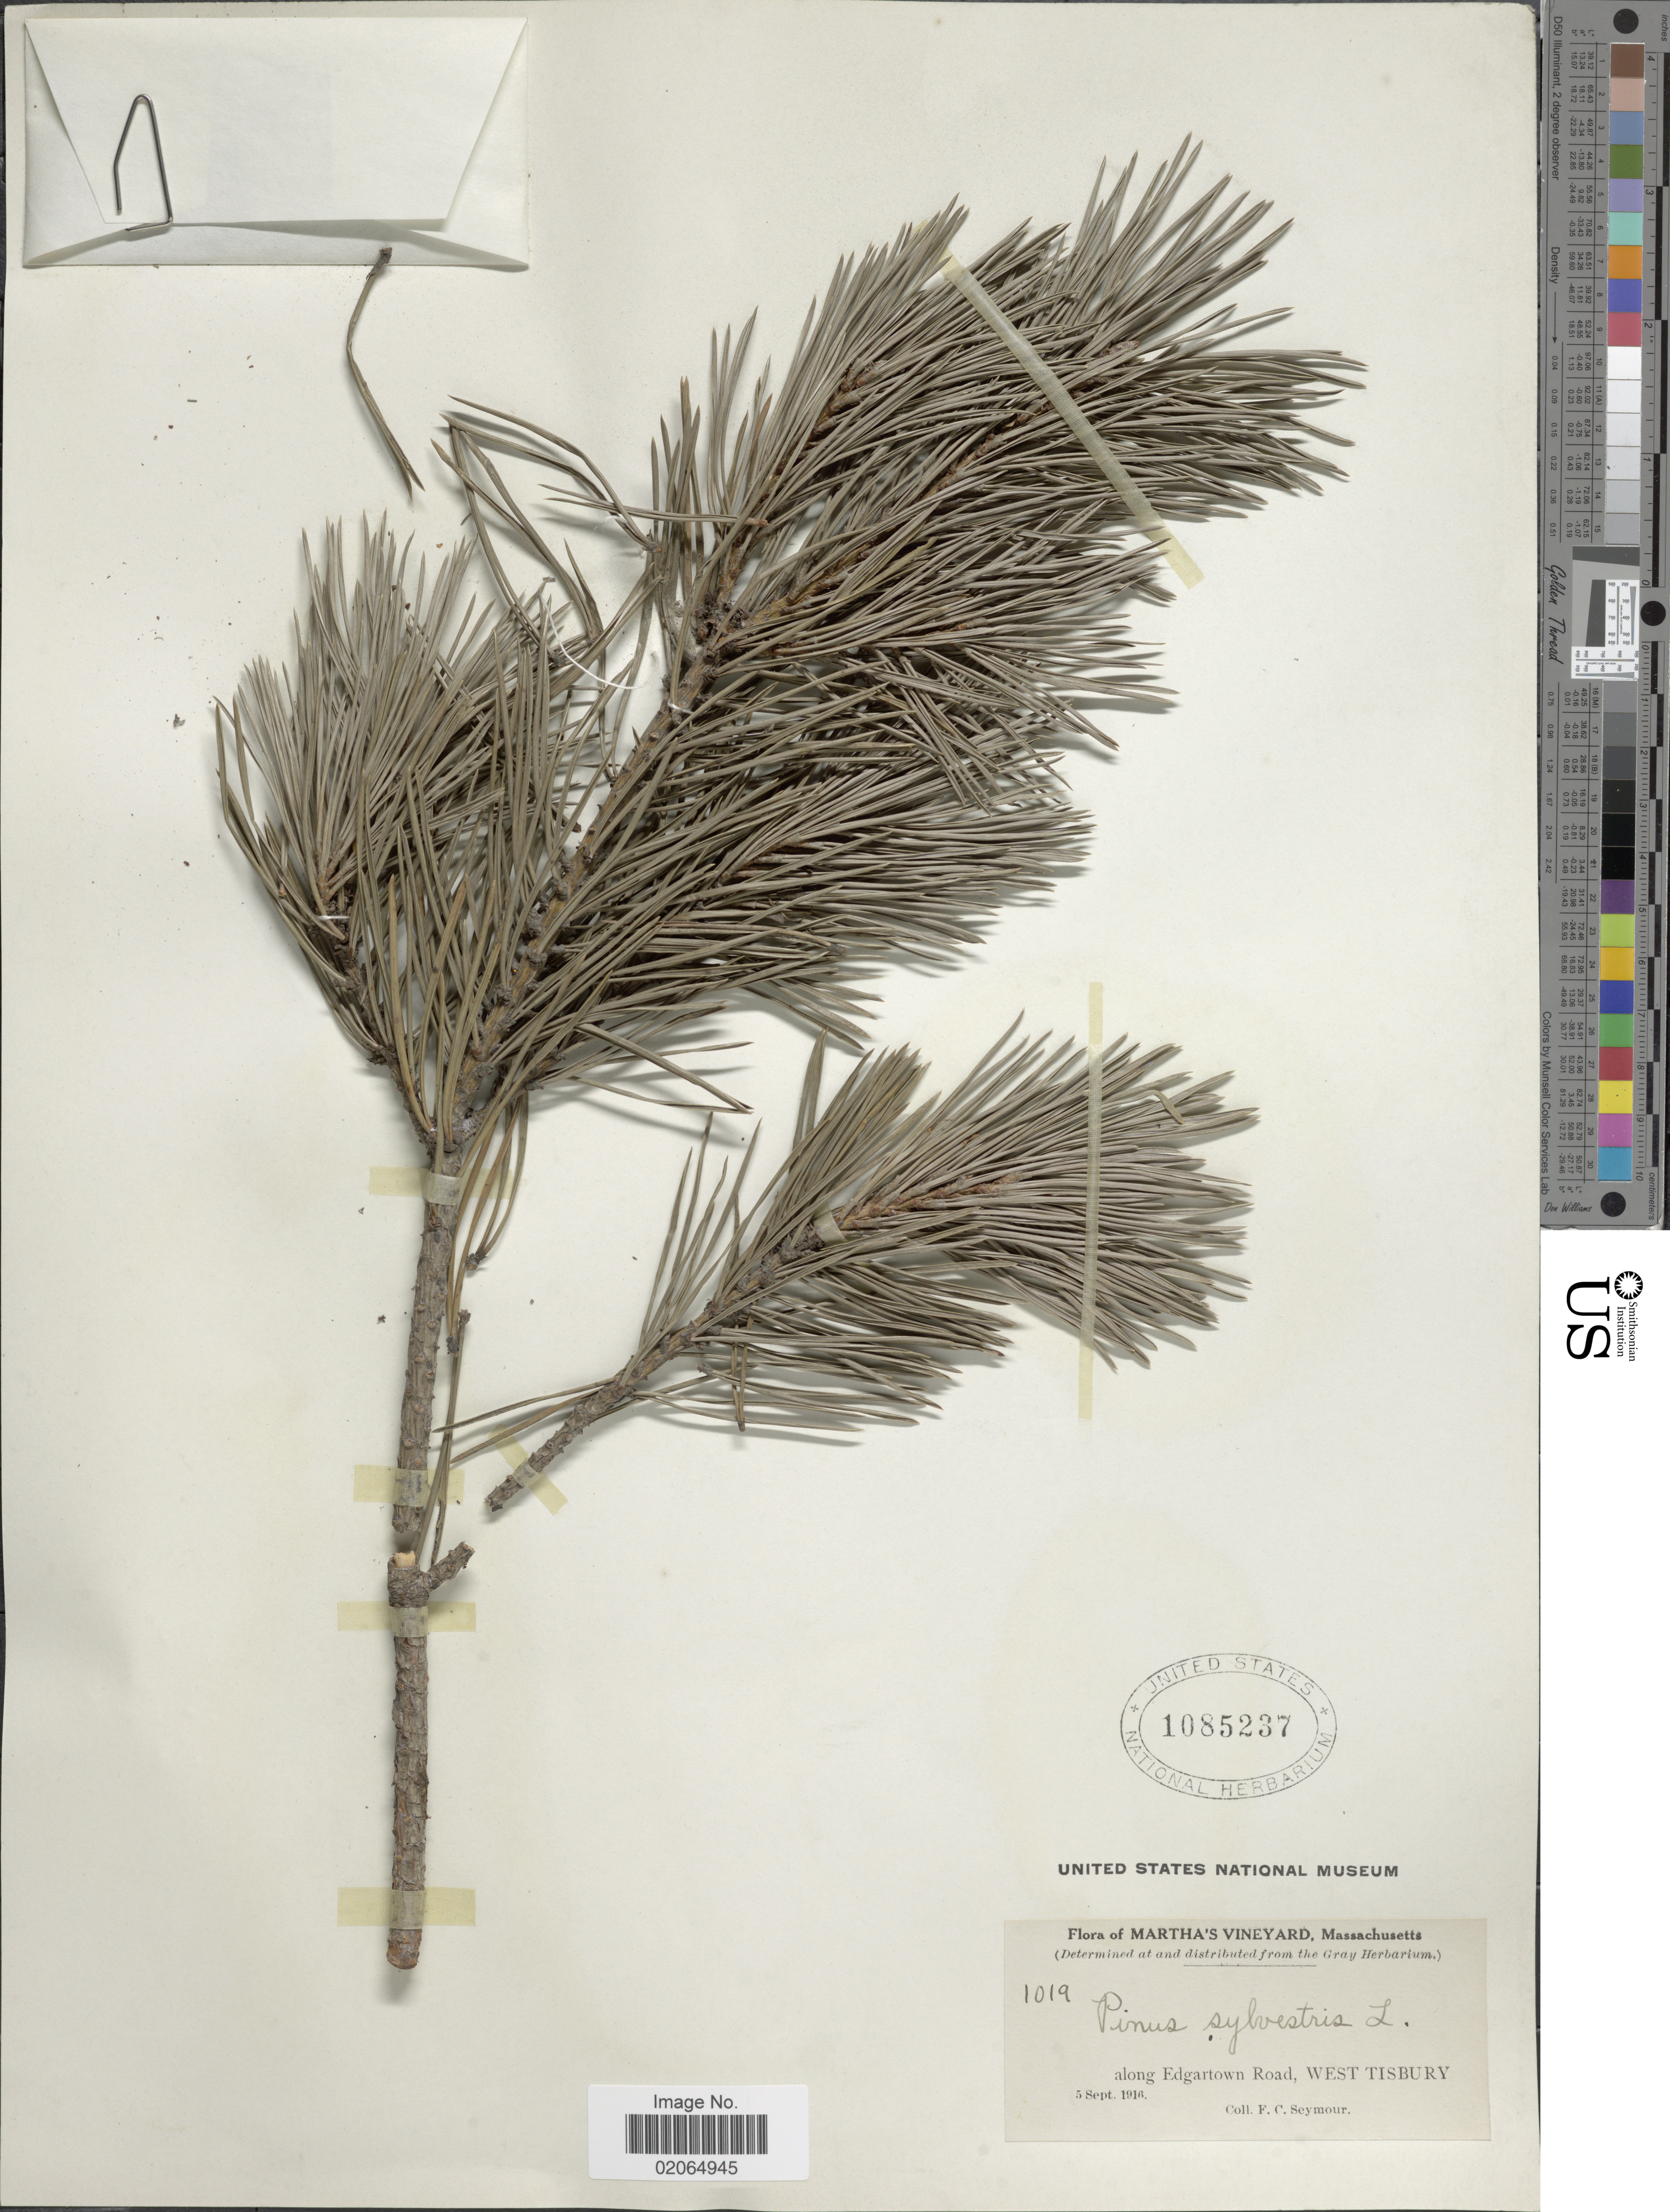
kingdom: Plantae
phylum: Tracheophyta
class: Pinopsida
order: Pinales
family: Pinaceae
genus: Pinus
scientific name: Pinus sylvestris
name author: L.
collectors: F. C. Seymour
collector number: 1019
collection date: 1916-09-05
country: United States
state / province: Massachusetts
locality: Martha's Vineyard, along Edgartown Road, West Tisbury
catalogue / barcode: US 1085237